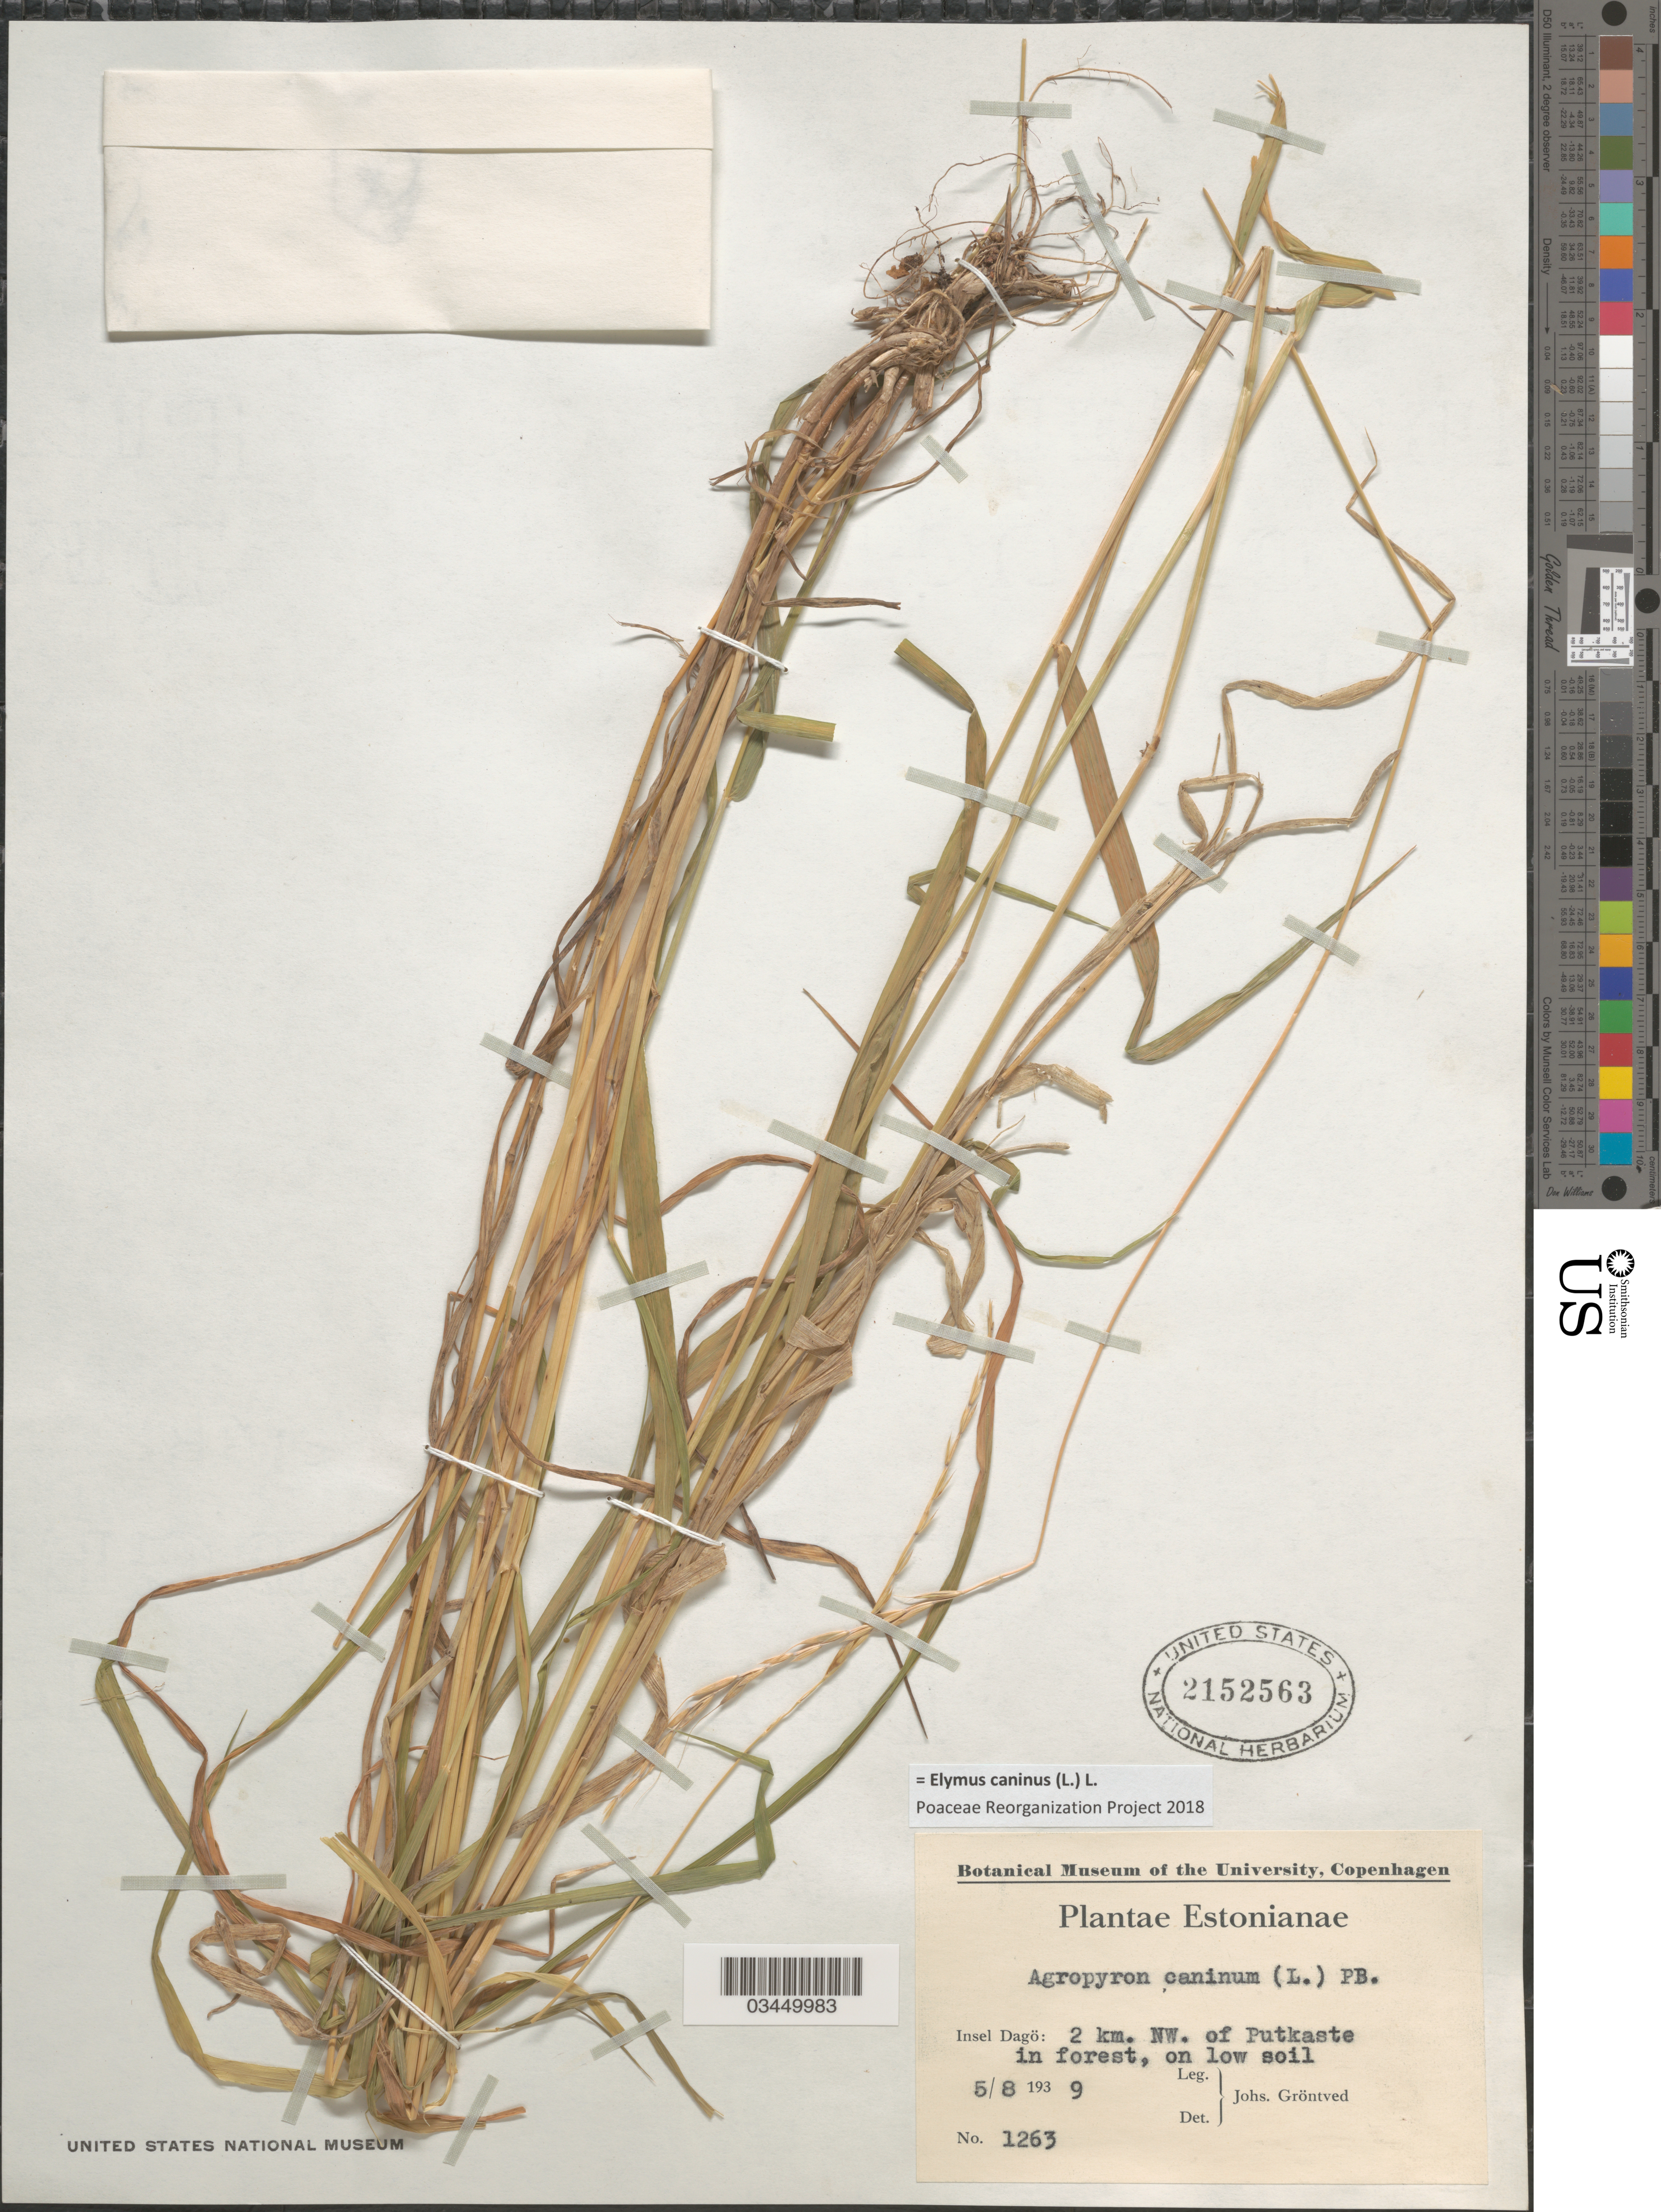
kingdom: Plantae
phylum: Tracheophyta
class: Liliopsida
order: Poales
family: Poaceae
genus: Elymus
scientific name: Elymus caninus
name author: (L.) L.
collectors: J. Grøntved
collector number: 1263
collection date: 1939-08-05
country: Estonia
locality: Insel Dagö: 2 km. NW of Putkaste in forest, on low soil.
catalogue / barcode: US 2152563